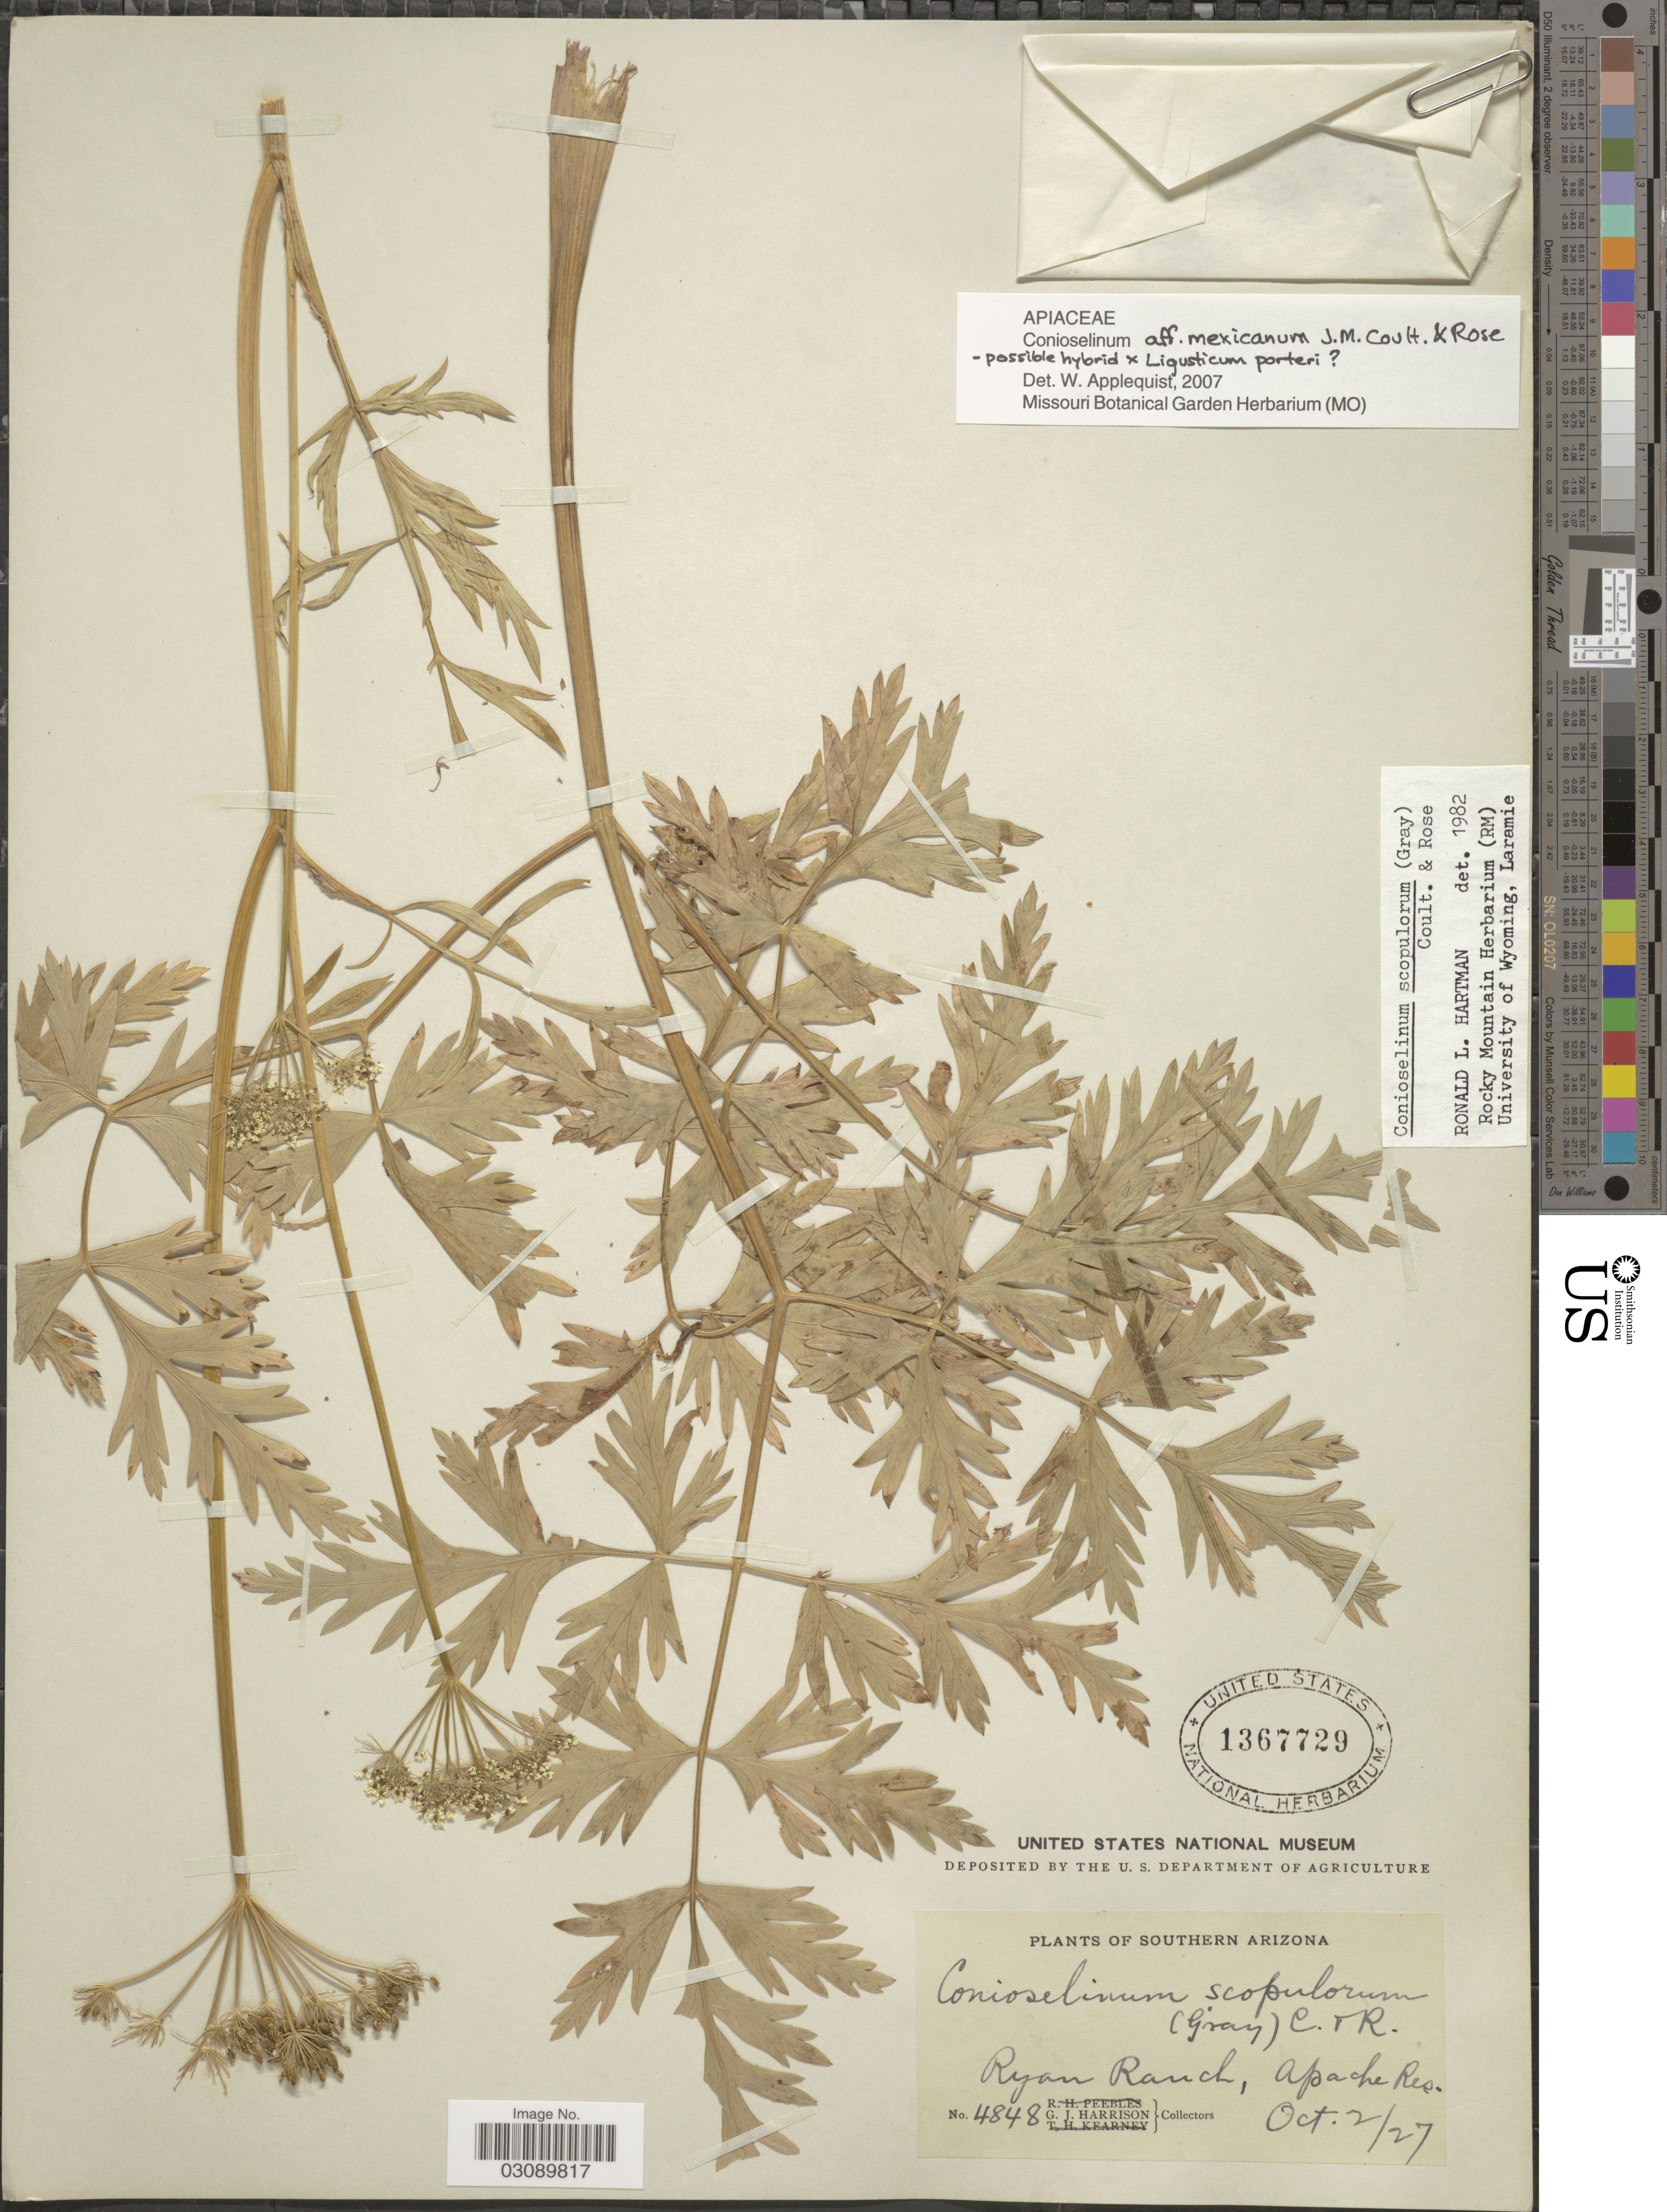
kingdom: Plantae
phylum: Tracheophyta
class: Magnoliopsida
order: Apiales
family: Apiaceae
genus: Conioselinum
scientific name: Conioselinum mexicanum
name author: J.M. Coult. & Rose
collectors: G. J. Harrison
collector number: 4848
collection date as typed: Transcribed d/m/y: 2/10/27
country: United States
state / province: Arizona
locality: Southern Arizona. Ryan Ranch, Apache Res.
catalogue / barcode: US 1367729